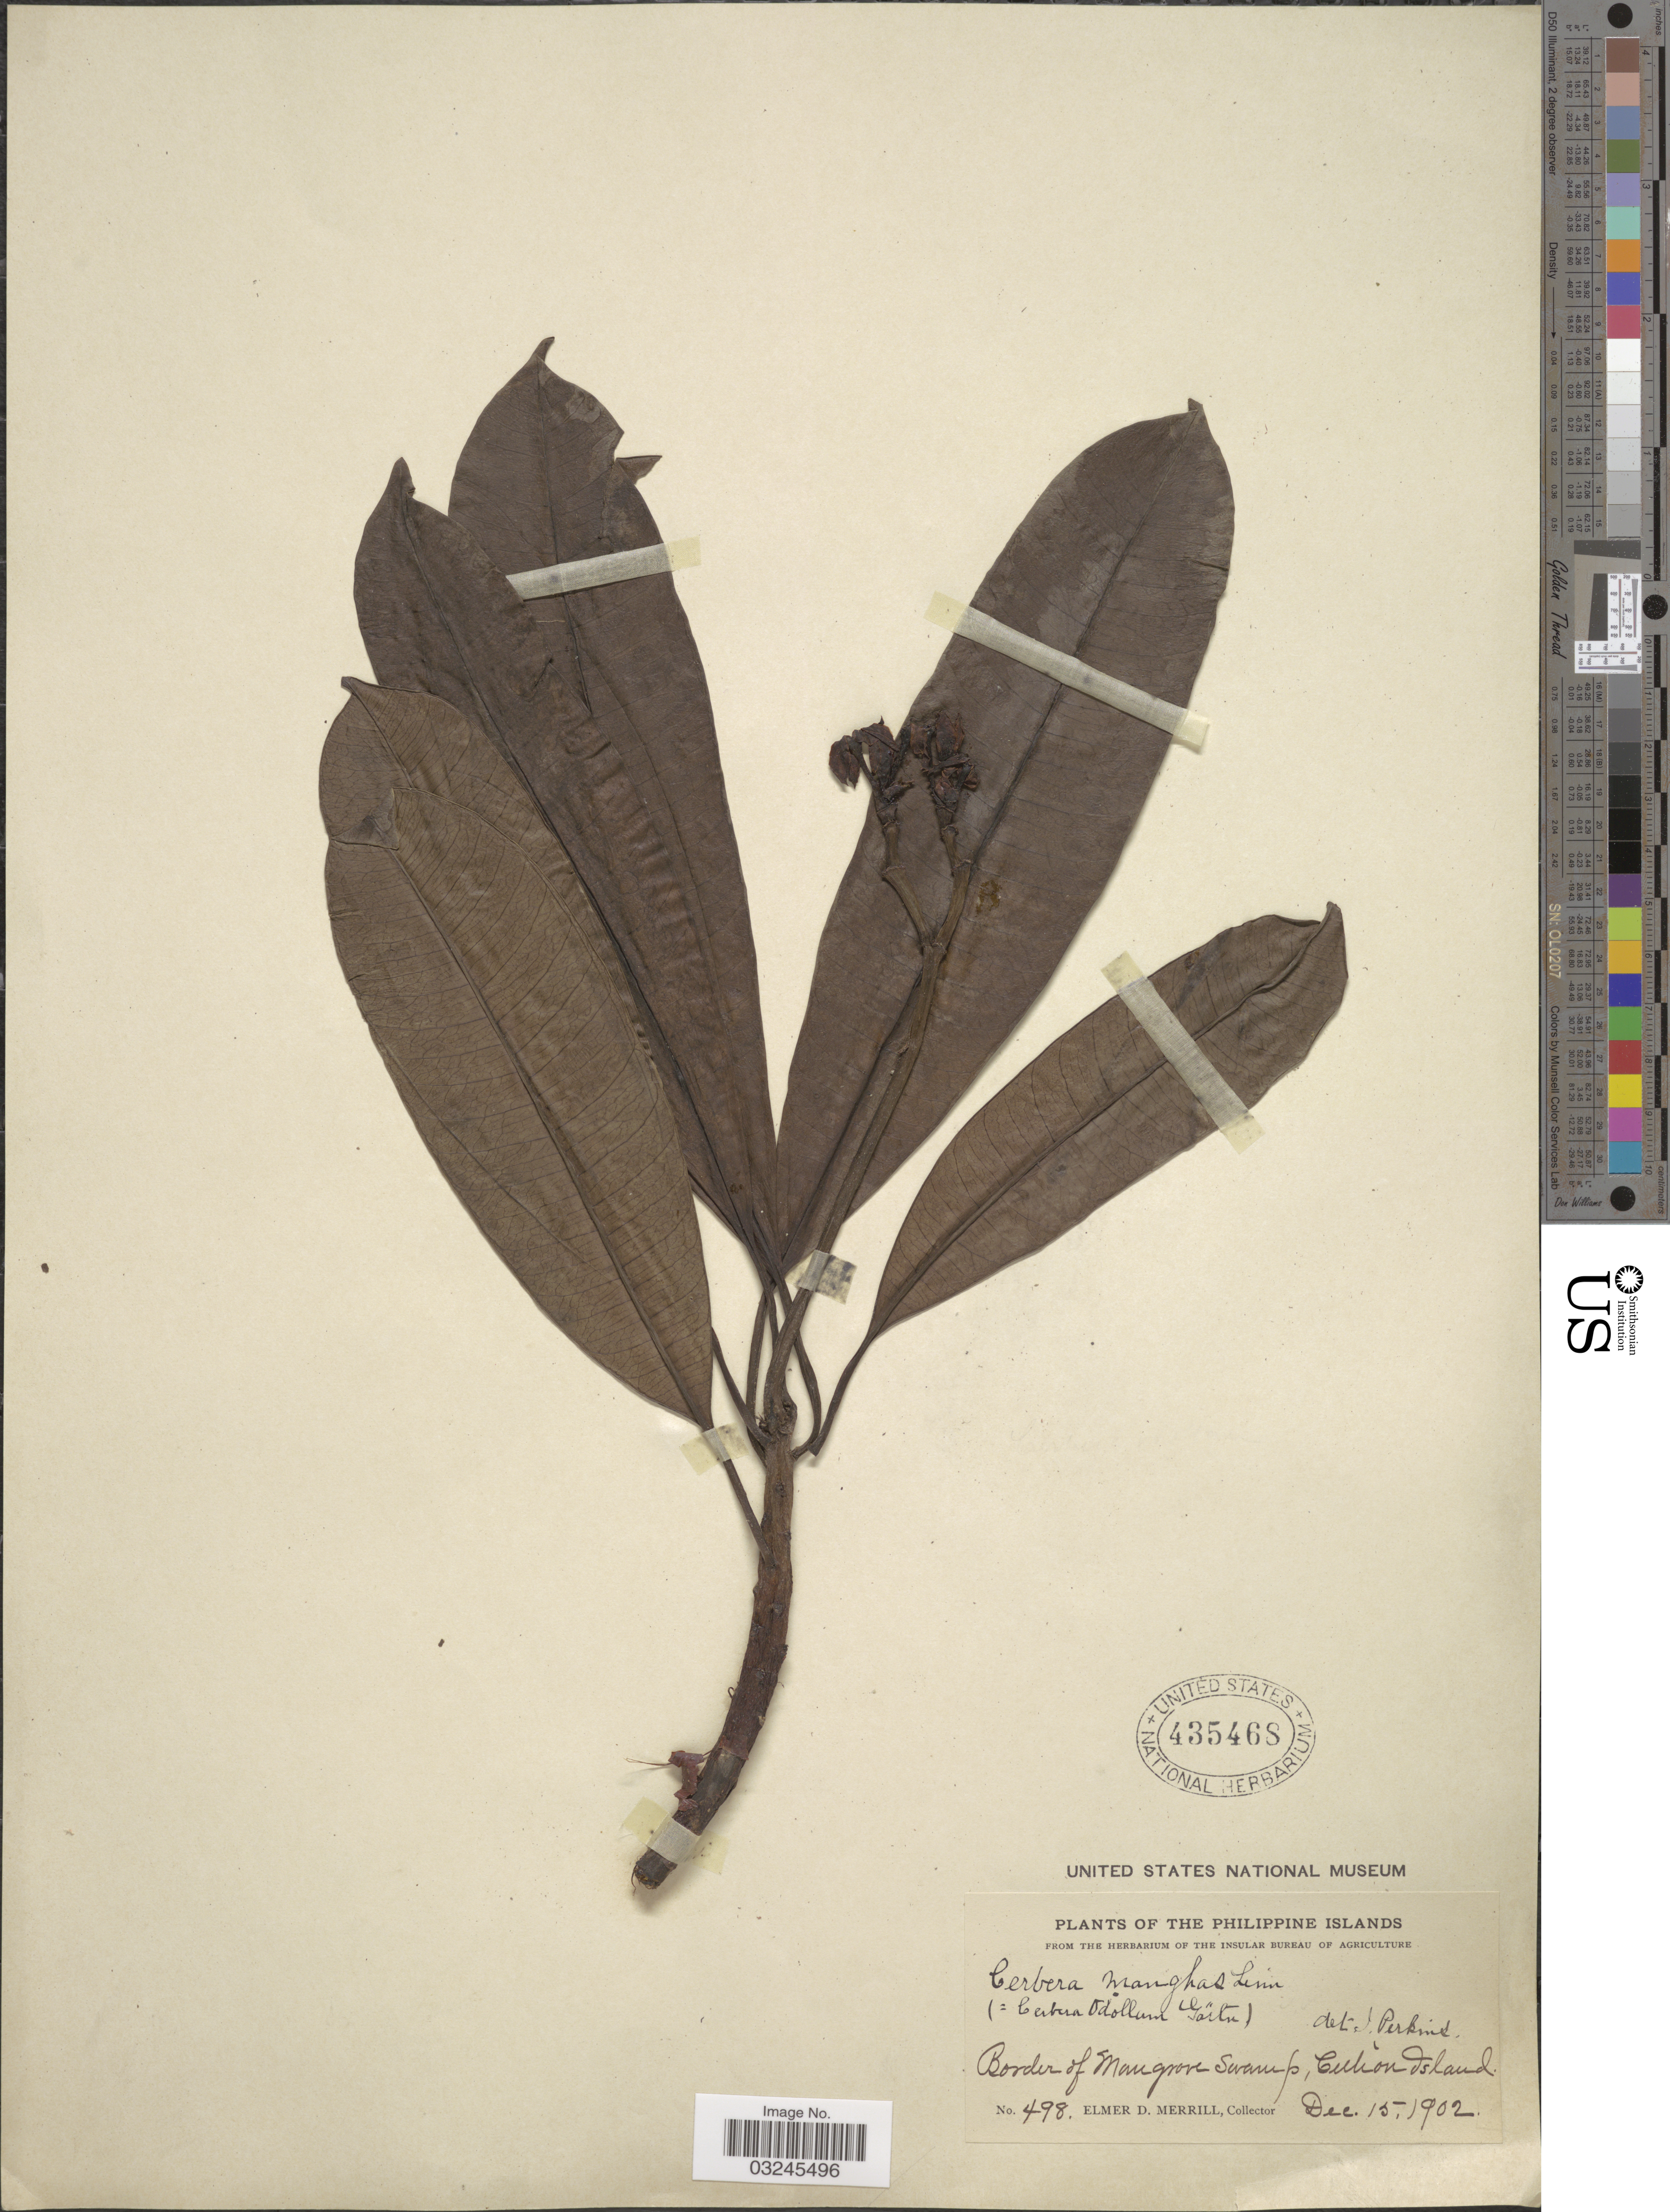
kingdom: Plantae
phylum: Tracheophyta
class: Magnoliopsida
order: Gentianales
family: Apocynaceae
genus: Cerbera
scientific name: Cerbera manghas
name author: L.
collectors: E. D. Merrill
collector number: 498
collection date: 1902-12-15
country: Philippines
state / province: Mimaropa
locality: Border of Mangrove Swamp, Culion Island.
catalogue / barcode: US 435468